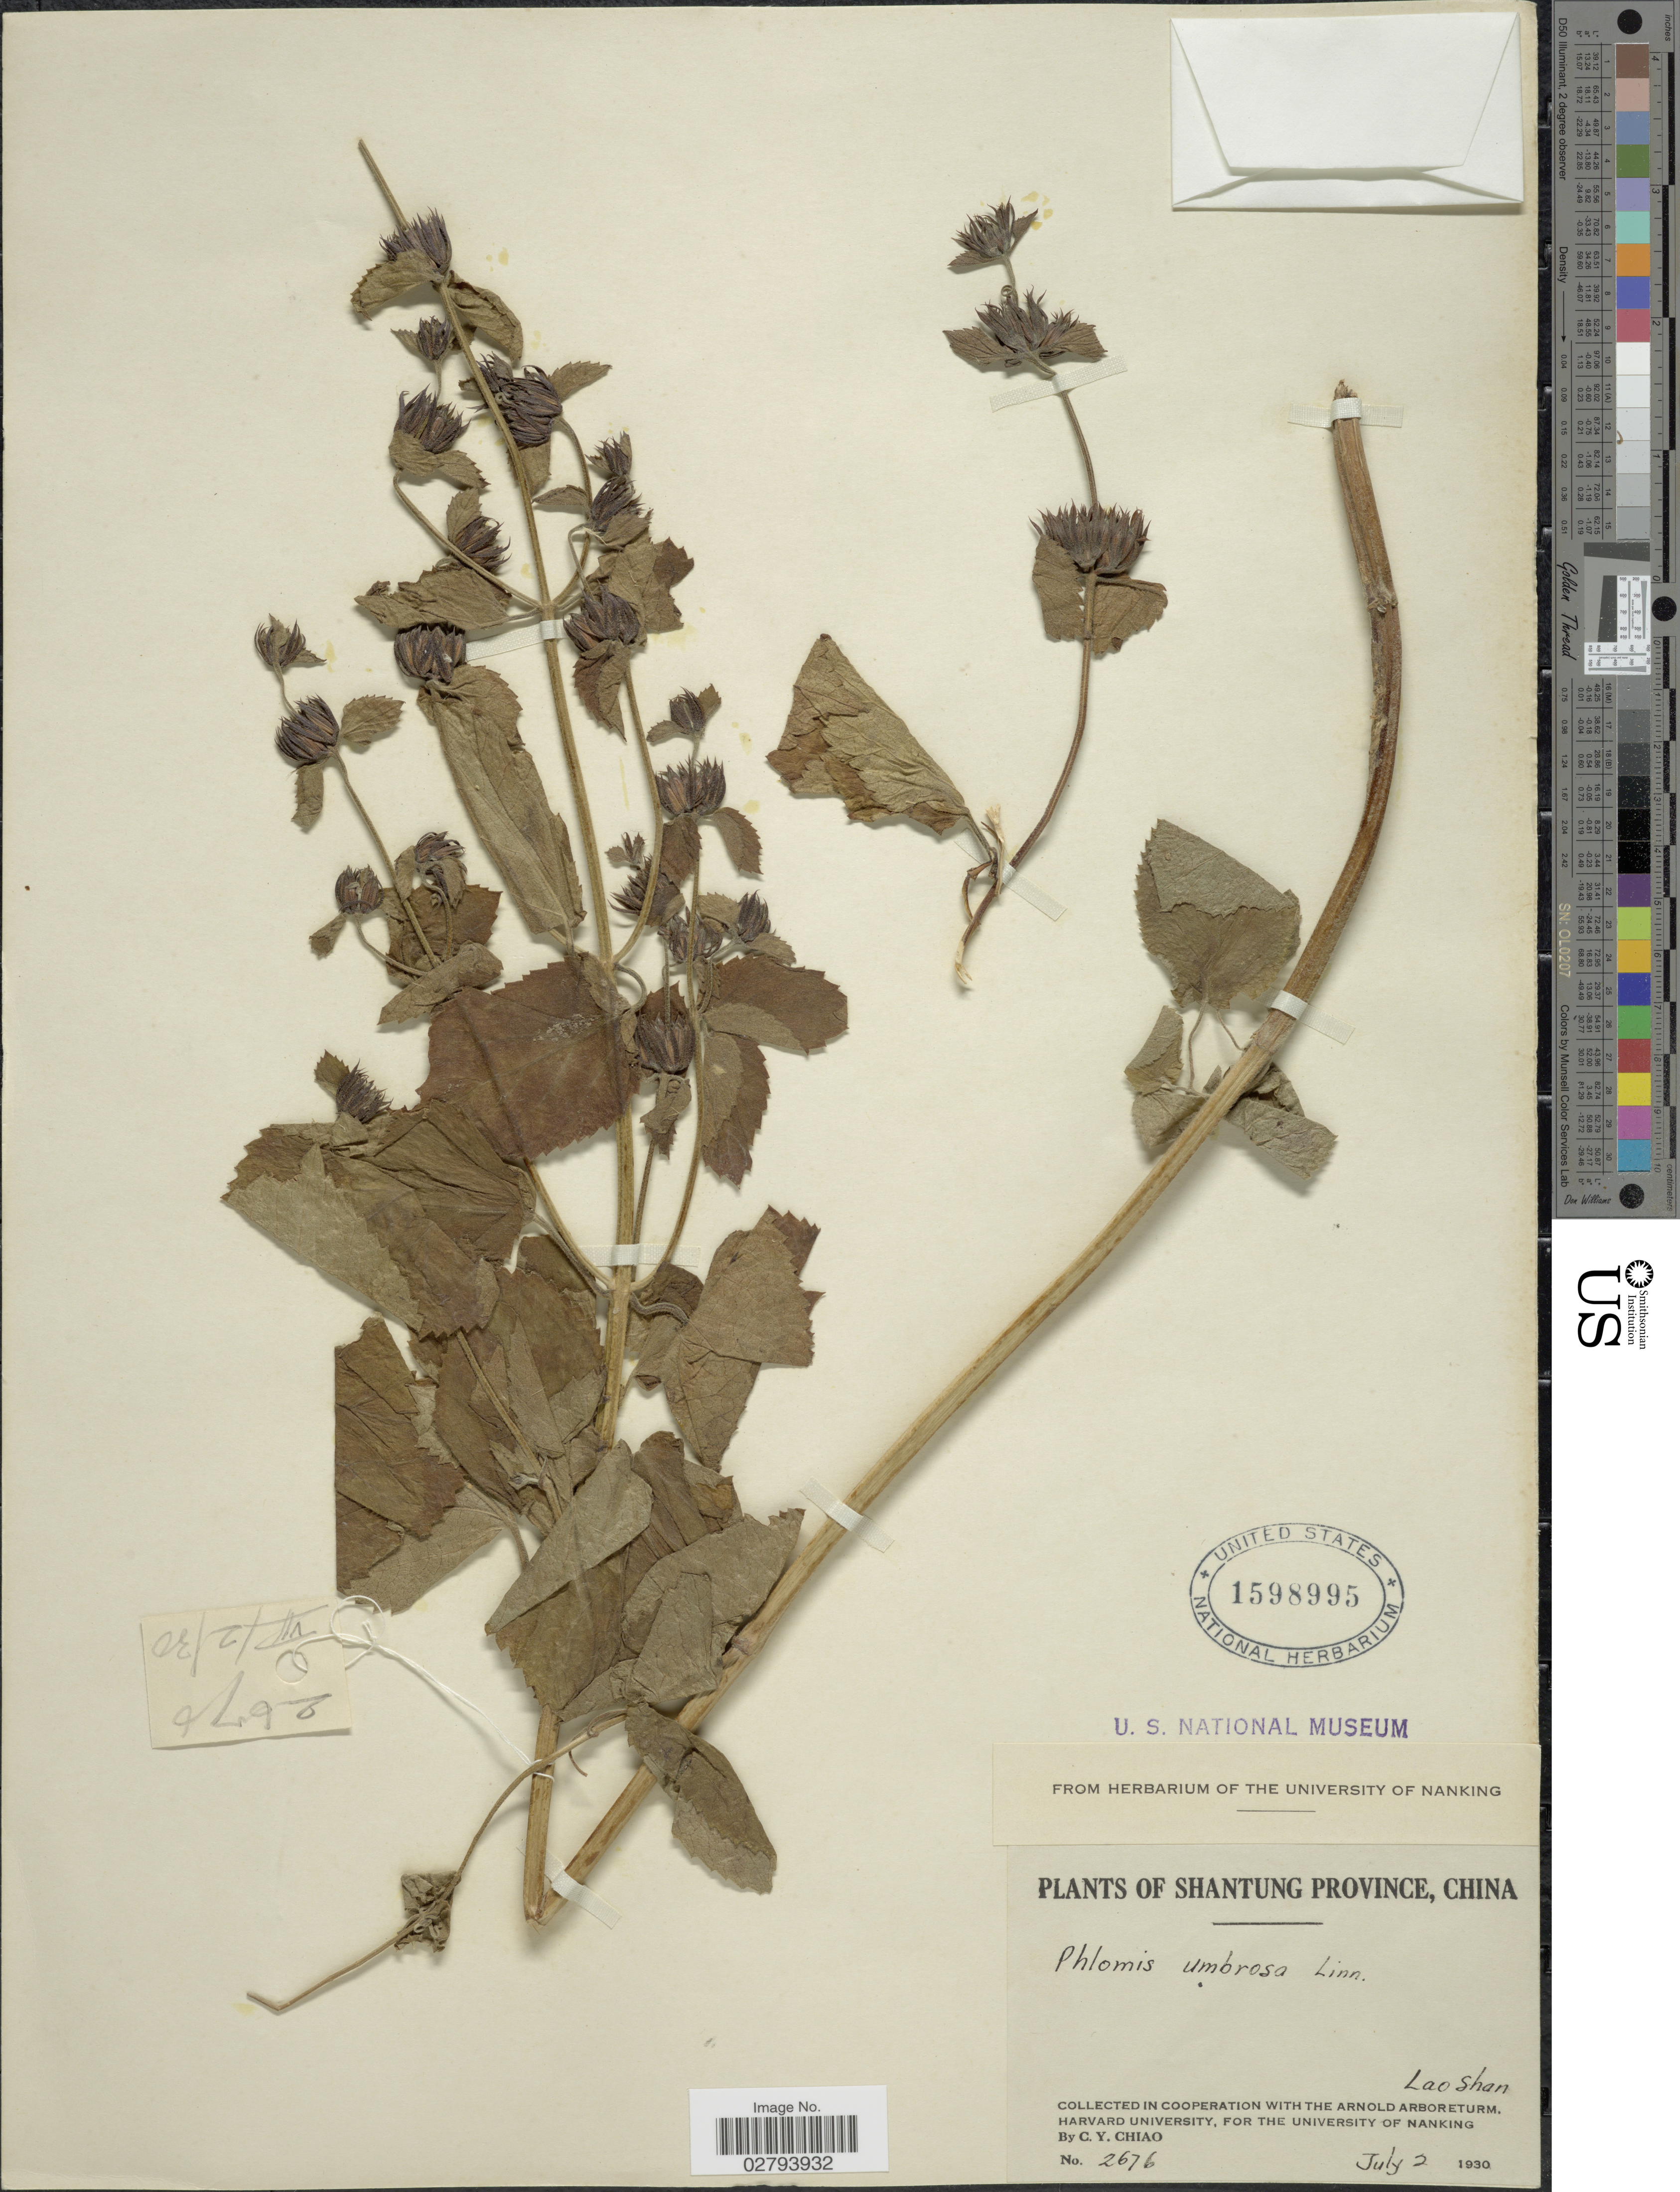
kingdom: Plantae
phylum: Tracheophyta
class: Magnoliopsida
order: Lamiales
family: Lamiaceae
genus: Phlomoides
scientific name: Phlomoides umbrosa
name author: (Turcz.) Kamelin & Makhm.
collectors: C. Y. Chiao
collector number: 2676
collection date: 1930-07-02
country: China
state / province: Shandong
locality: Shantung Province, China, Lao Shan.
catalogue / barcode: US 1598995